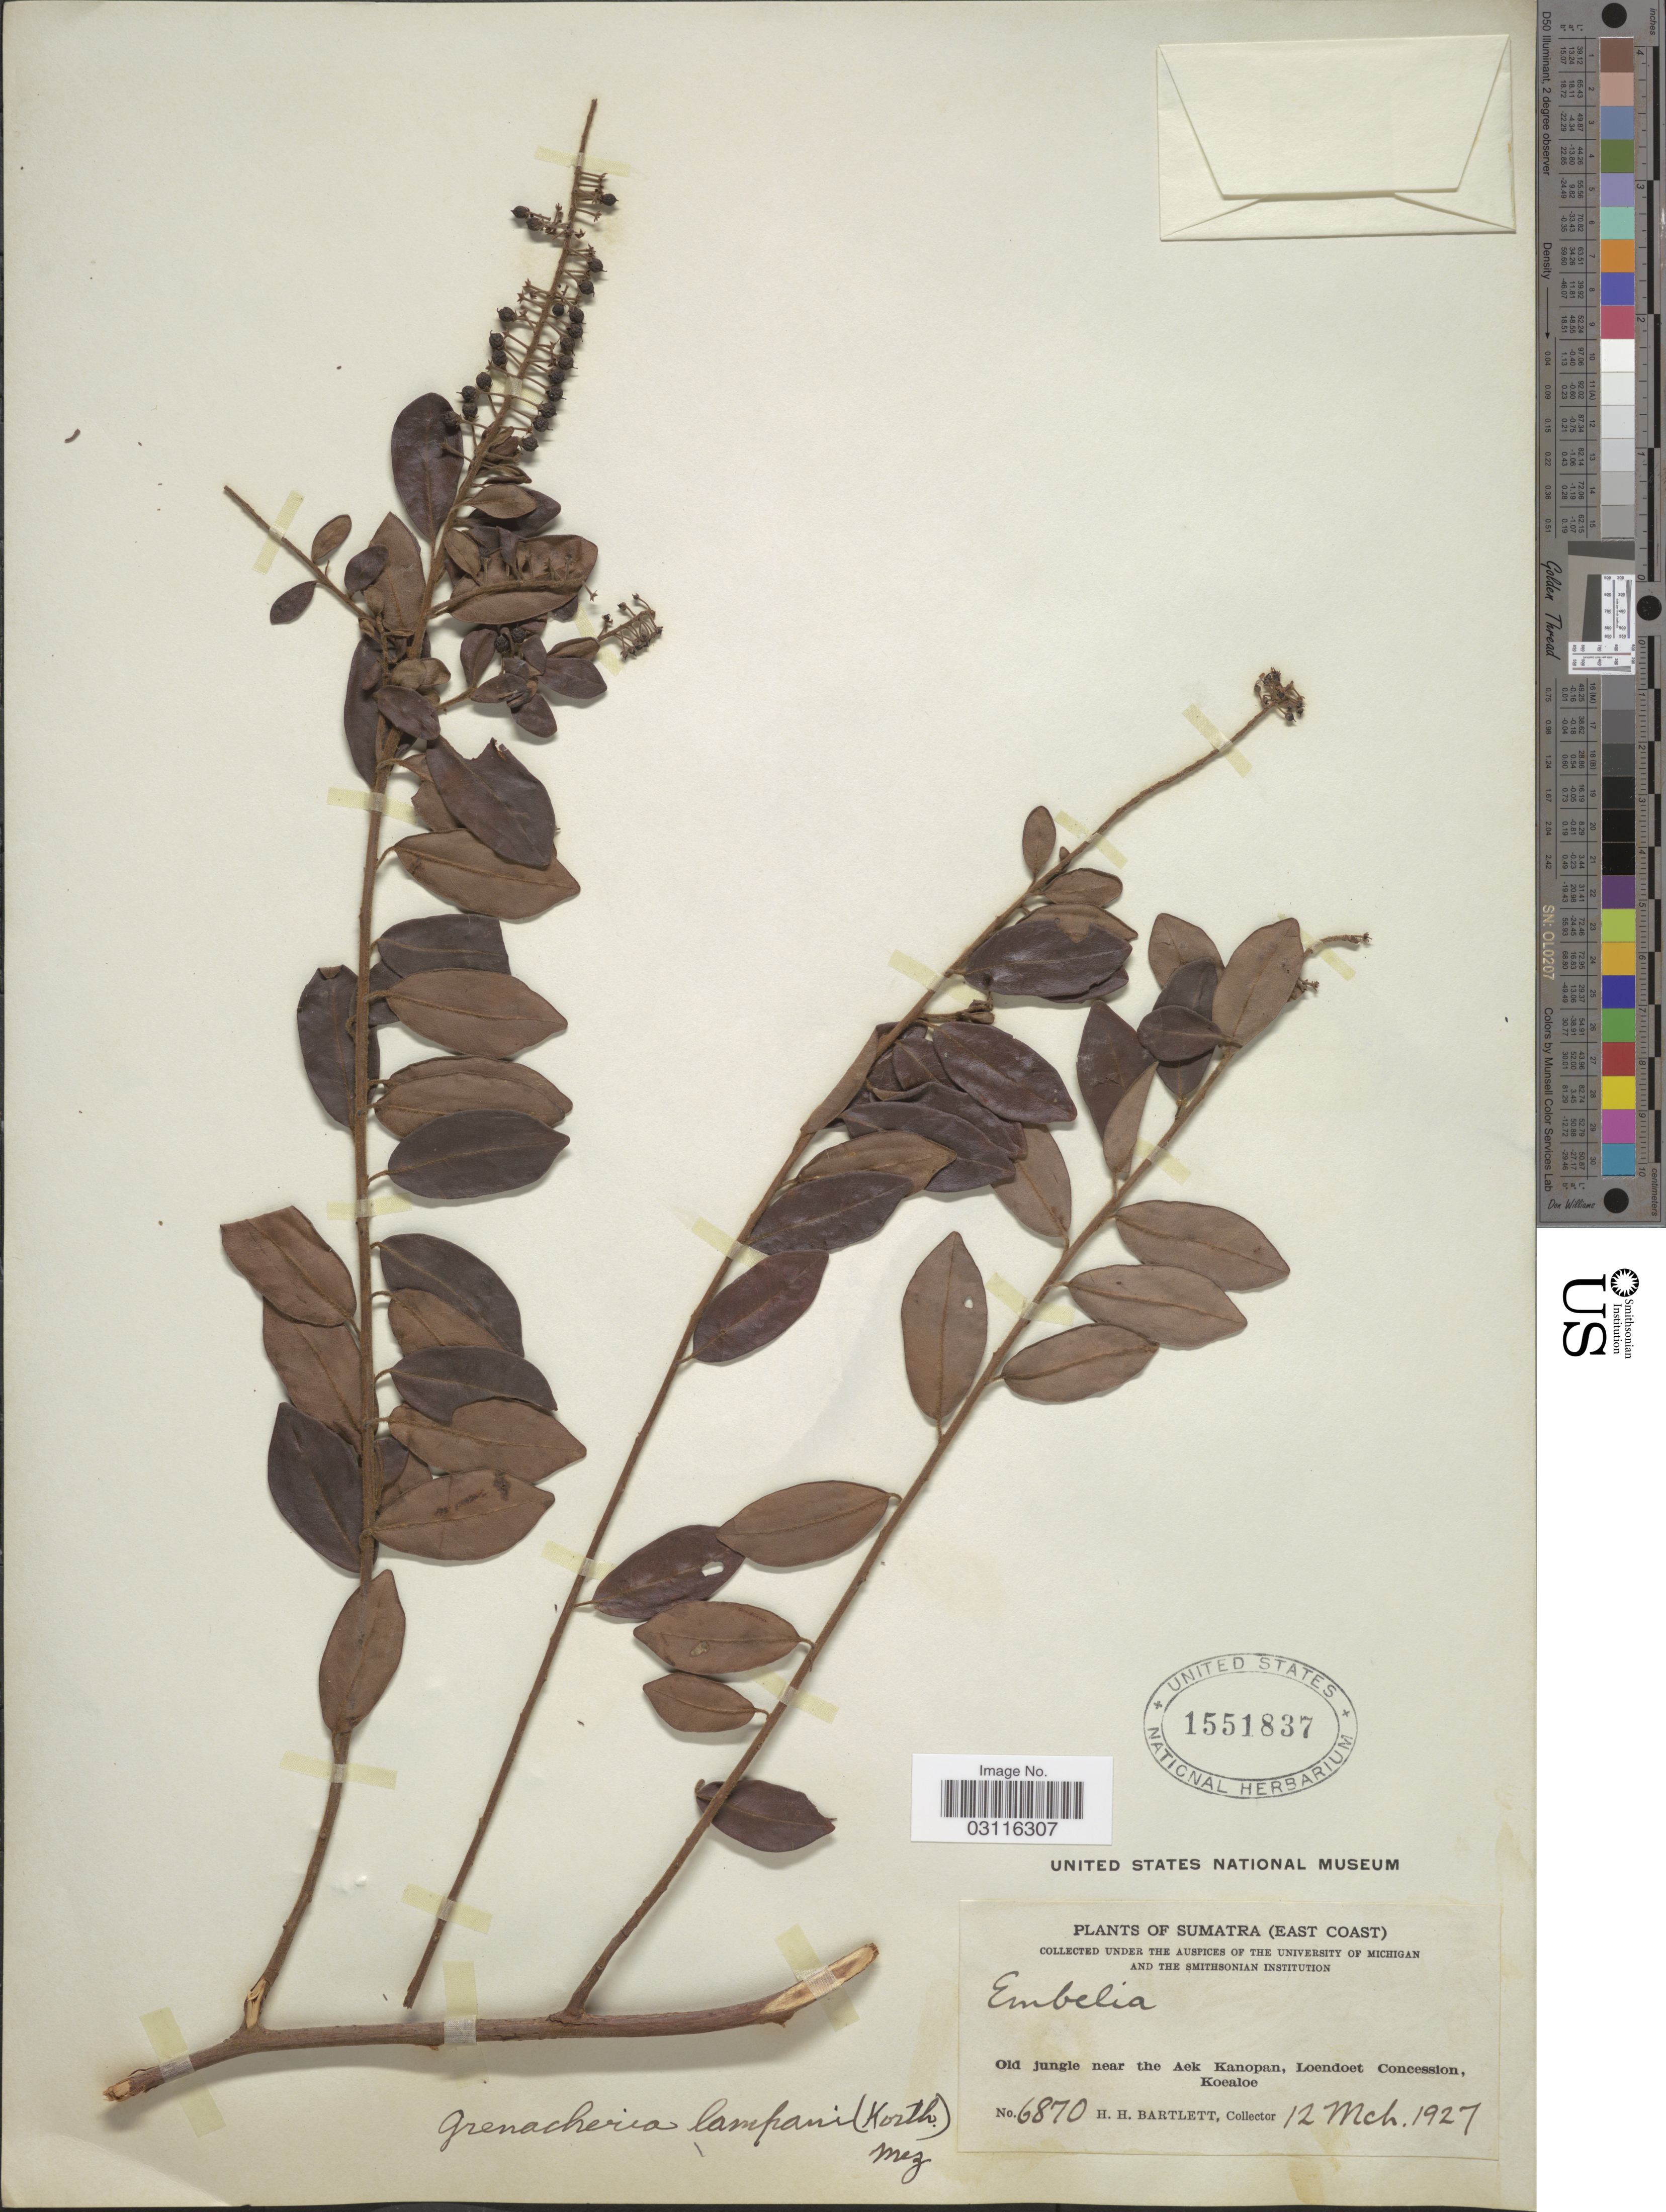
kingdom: Plantae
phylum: Tracheophyta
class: Magnoliopsida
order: Ericales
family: Primulaceae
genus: Embelia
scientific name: Embelia sp.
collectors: H. H. Bartlett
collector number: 6870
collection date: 1927-03-12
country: Indonesia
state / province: Sumatra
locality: East Coast. Old jungle near the Aek Kanopan, Loendoet Concession, Koealoe.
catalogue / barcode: US 1551837